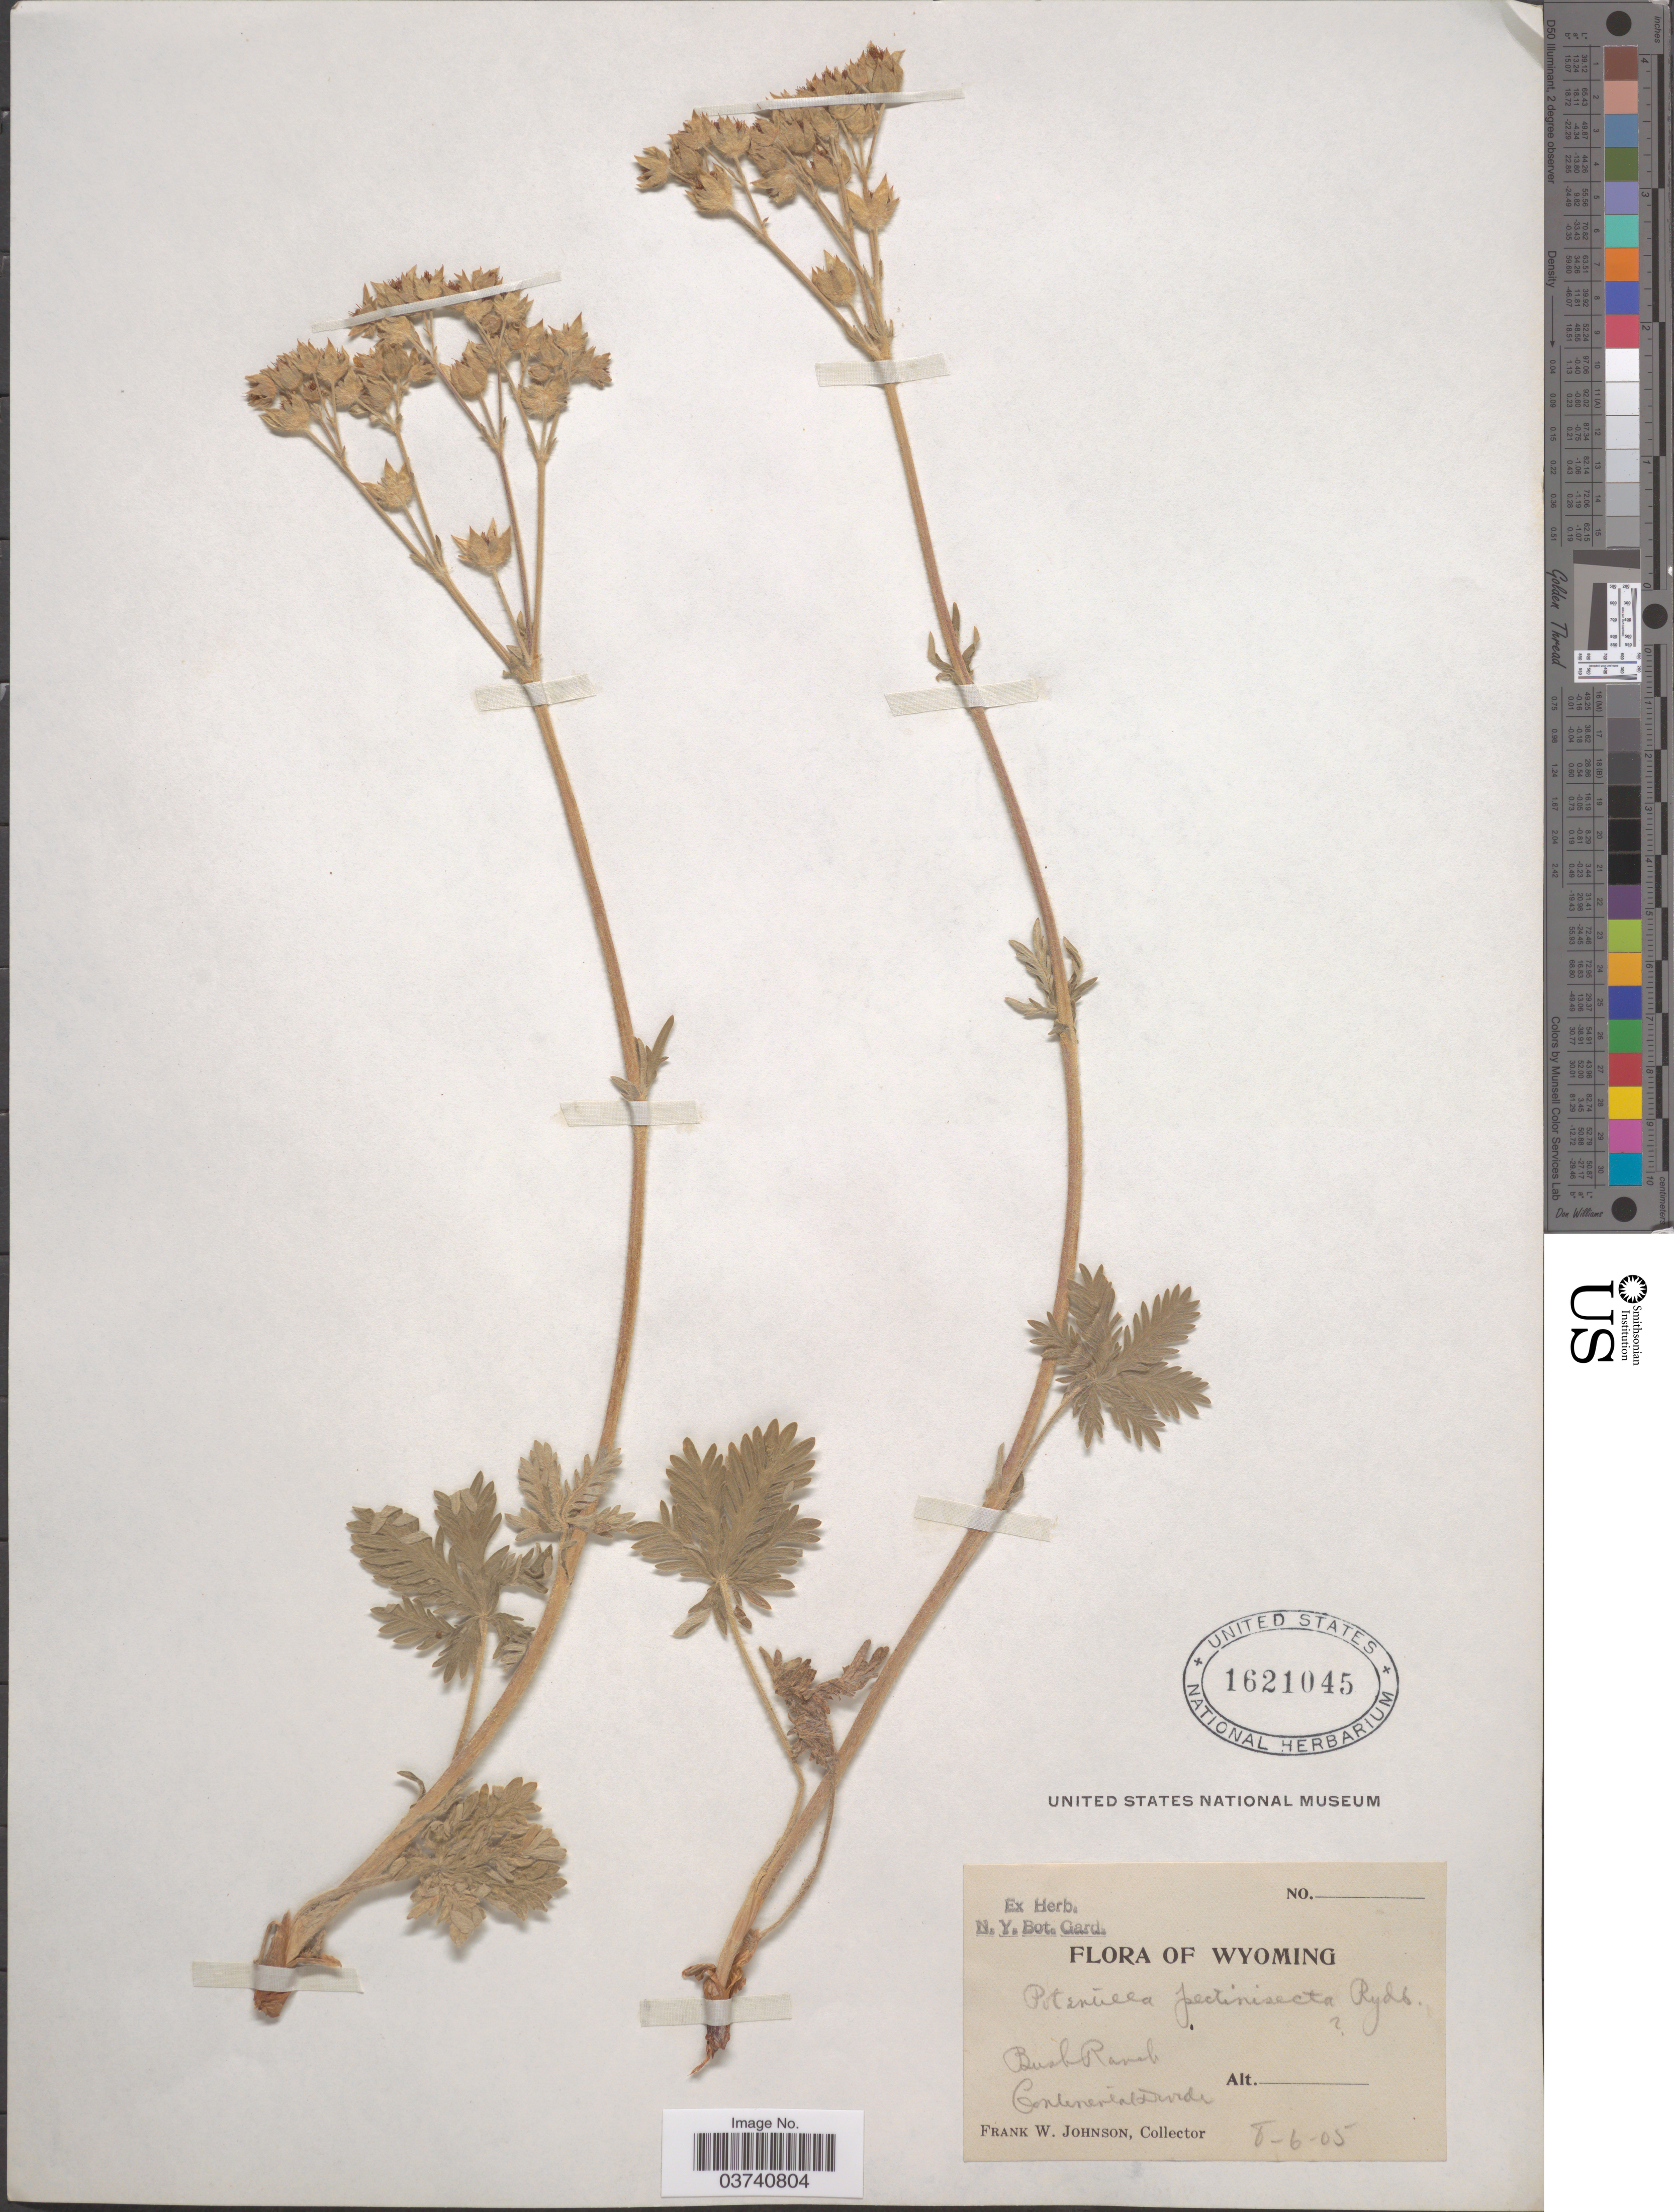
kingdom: Plantae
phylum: Tracheophyta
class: Magnoliopsida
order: Rosales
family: Rosaceae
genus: Potentilla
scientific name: Potentilla perdissecta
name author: Rydb.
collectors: F. W. Johnson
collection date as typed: Transcribed d/m/y: 6/8/5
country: United States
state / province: Wyoming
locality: Bush Ranch. Continental Divide.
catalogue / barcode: US 1621045